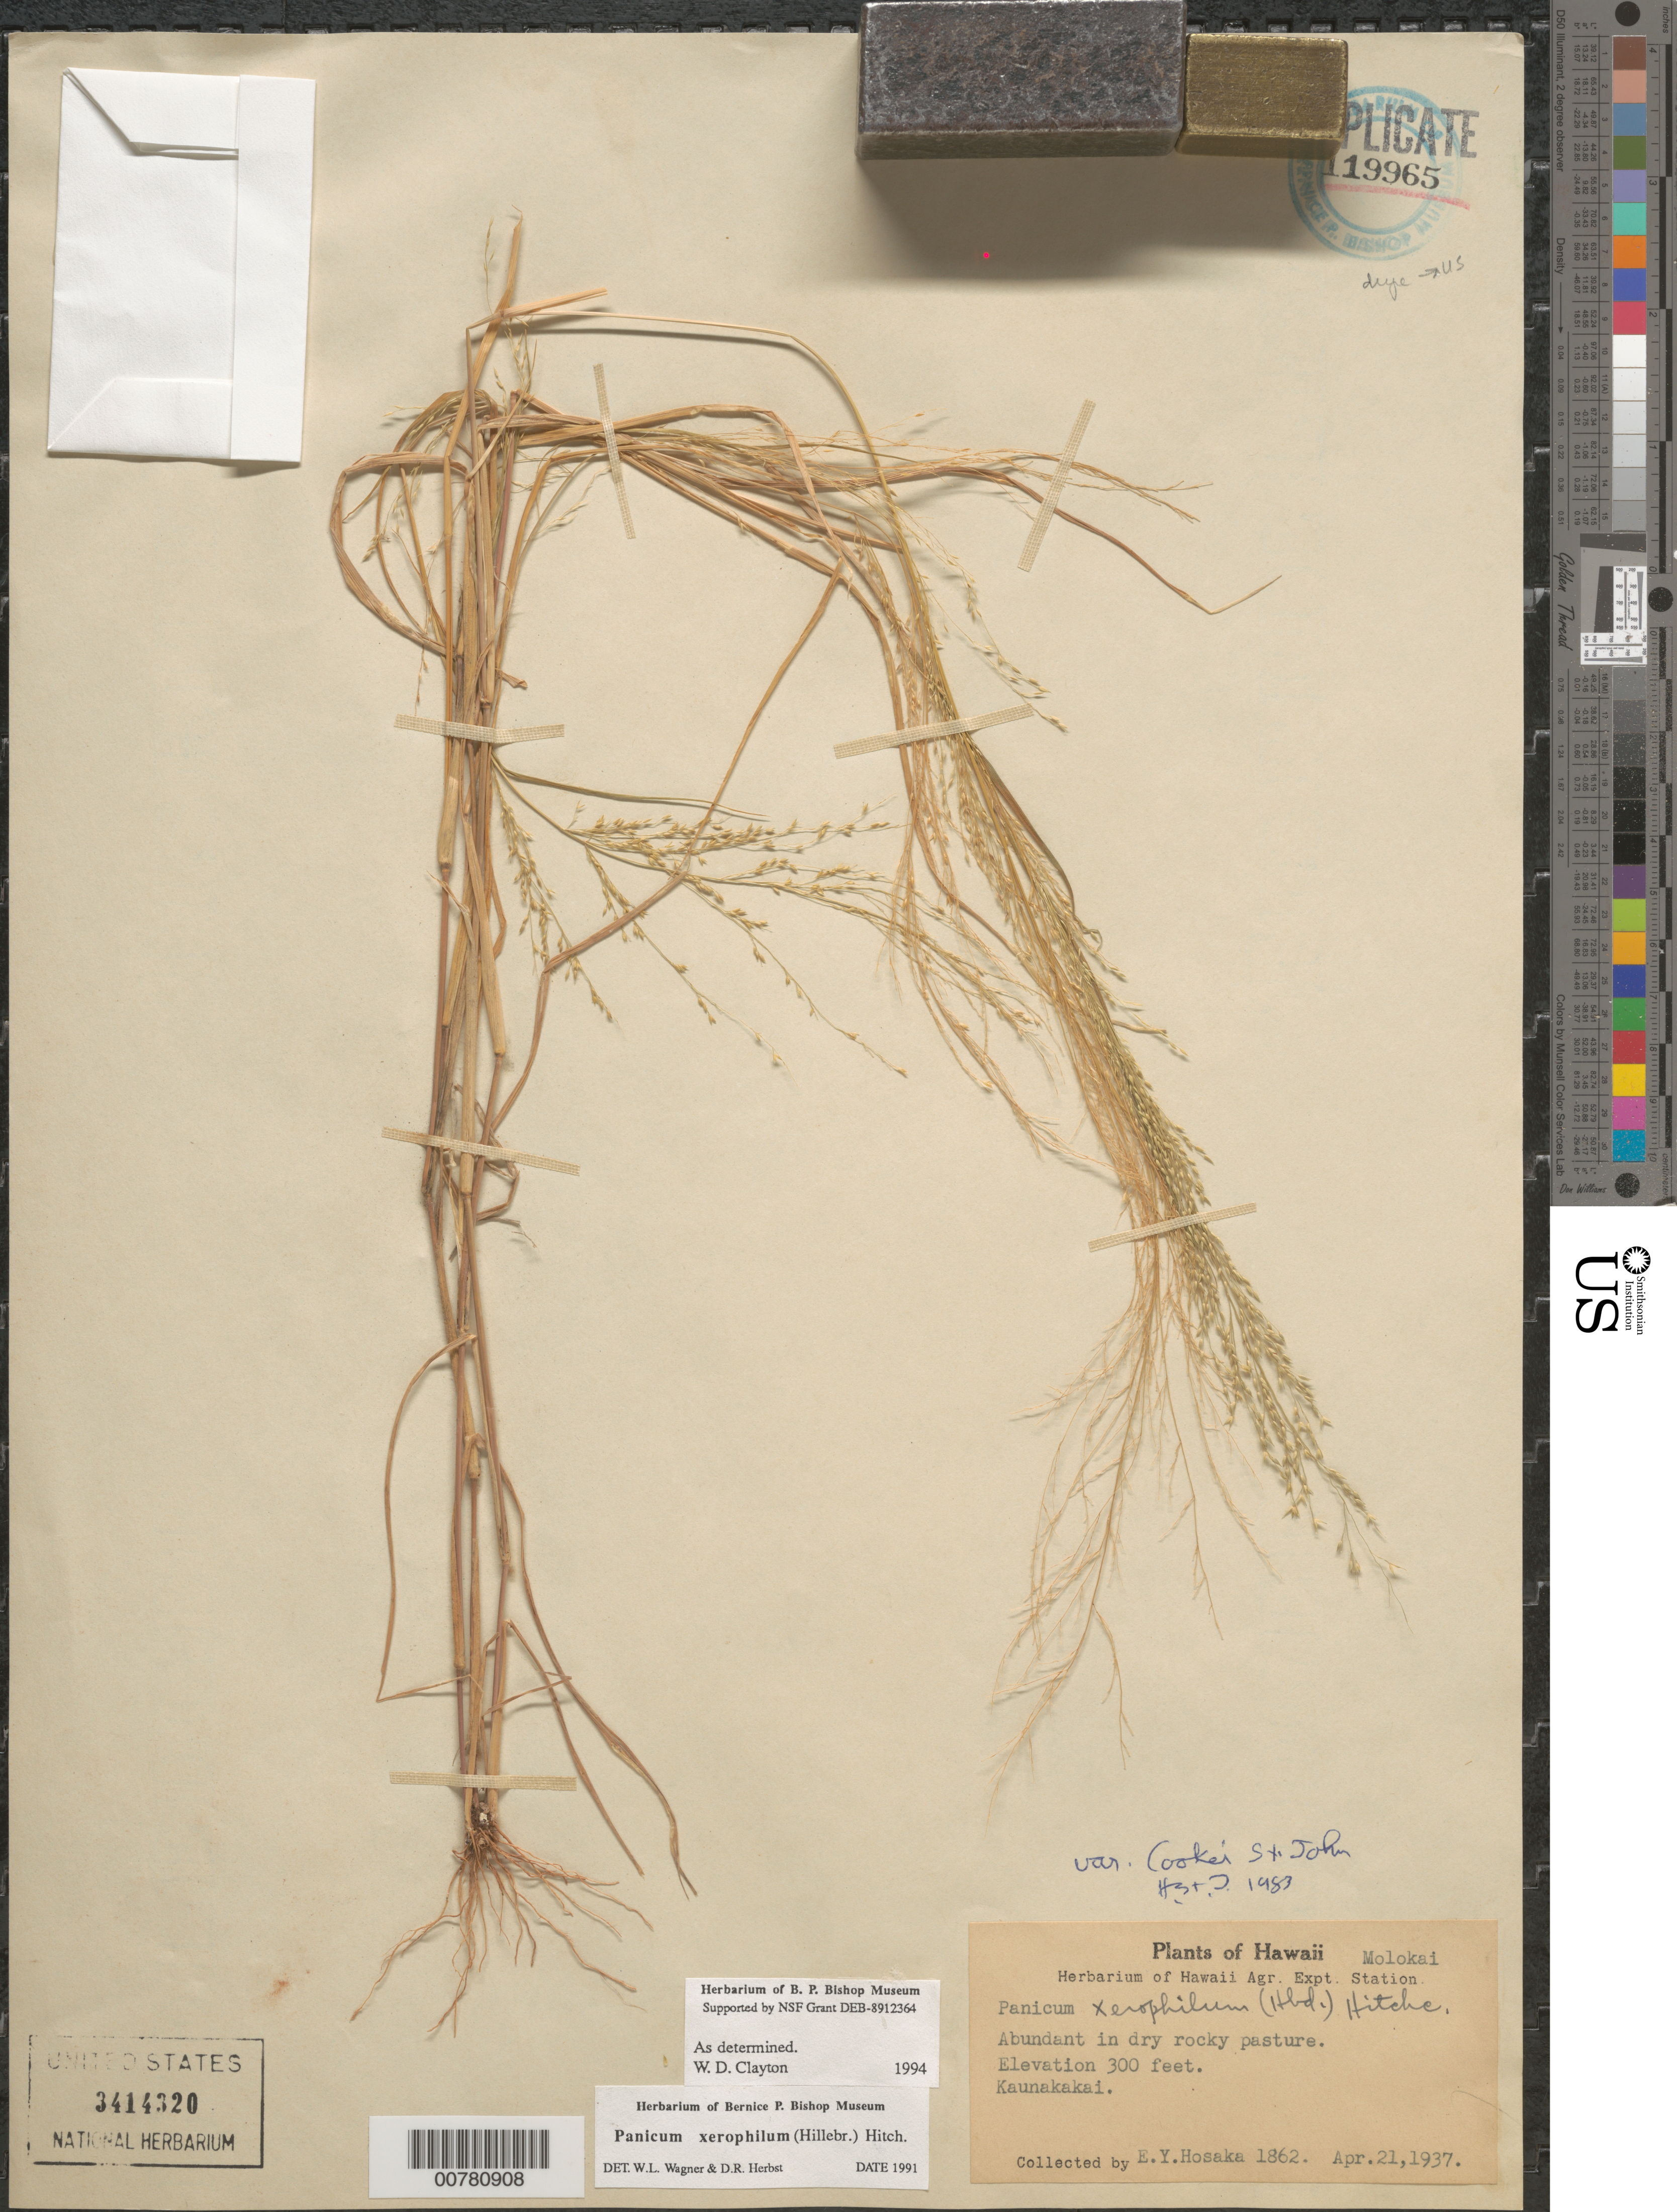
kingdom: Plantae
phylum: Tracheophyta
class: Liliopsida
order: Poales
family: Poaceae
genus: Panicum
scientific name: Panicum xerophilum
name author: (Hillebr.) Hitchc.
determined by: Clayton, W. D.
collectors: E. Y. Hosaka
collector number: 1862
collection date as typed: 21 Apr 1937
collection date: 1937-04-21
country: United States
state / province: Hawaii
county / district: Maui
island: Moloka'i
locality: Kaunakakai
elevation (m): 91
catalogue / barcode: US 3414320